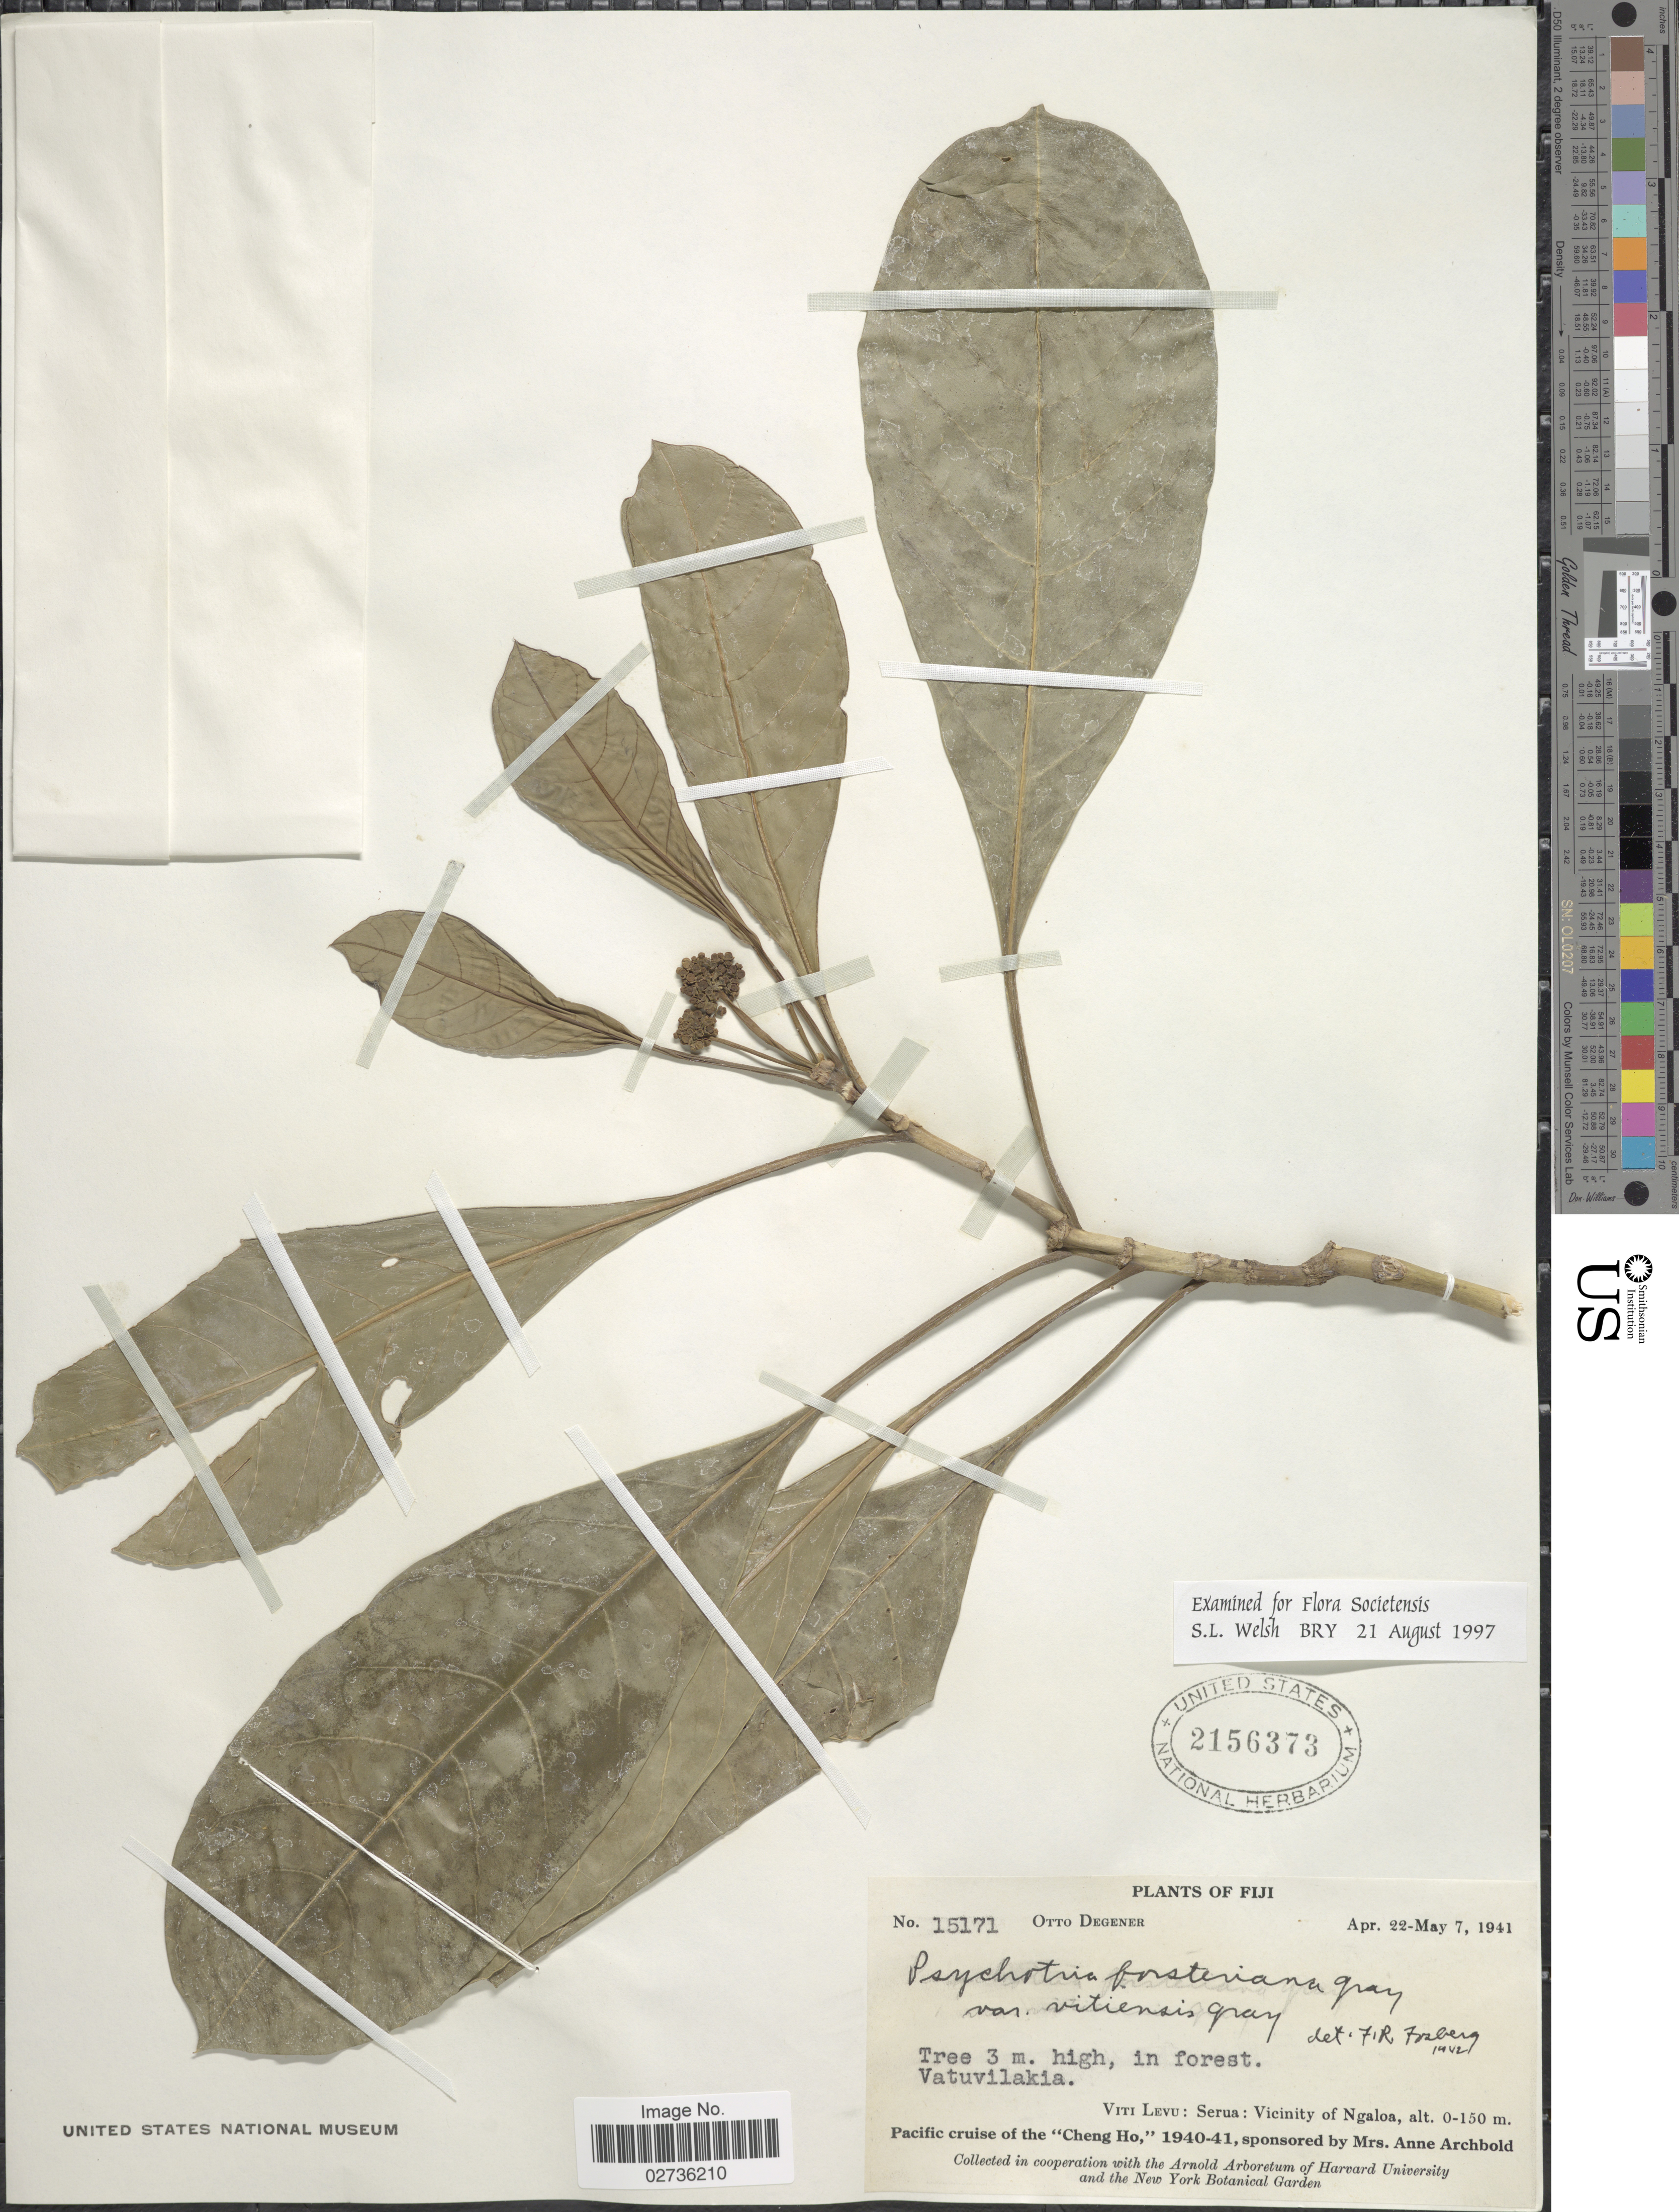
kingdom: Plantae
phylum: Tracheophyta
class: Magnoliopsida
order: Gentianales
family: Rubiaceae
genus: Psychotria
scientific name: Psychotria forsteriana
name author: A. Gray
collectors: O. Degener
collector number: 15171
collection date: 1941-04-22/1941-05-07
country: Fiji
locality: Vatuvilakia. Viti Levu: Serua: Vicinity of Ngaloa.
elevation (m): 0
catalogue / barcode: US 2156373